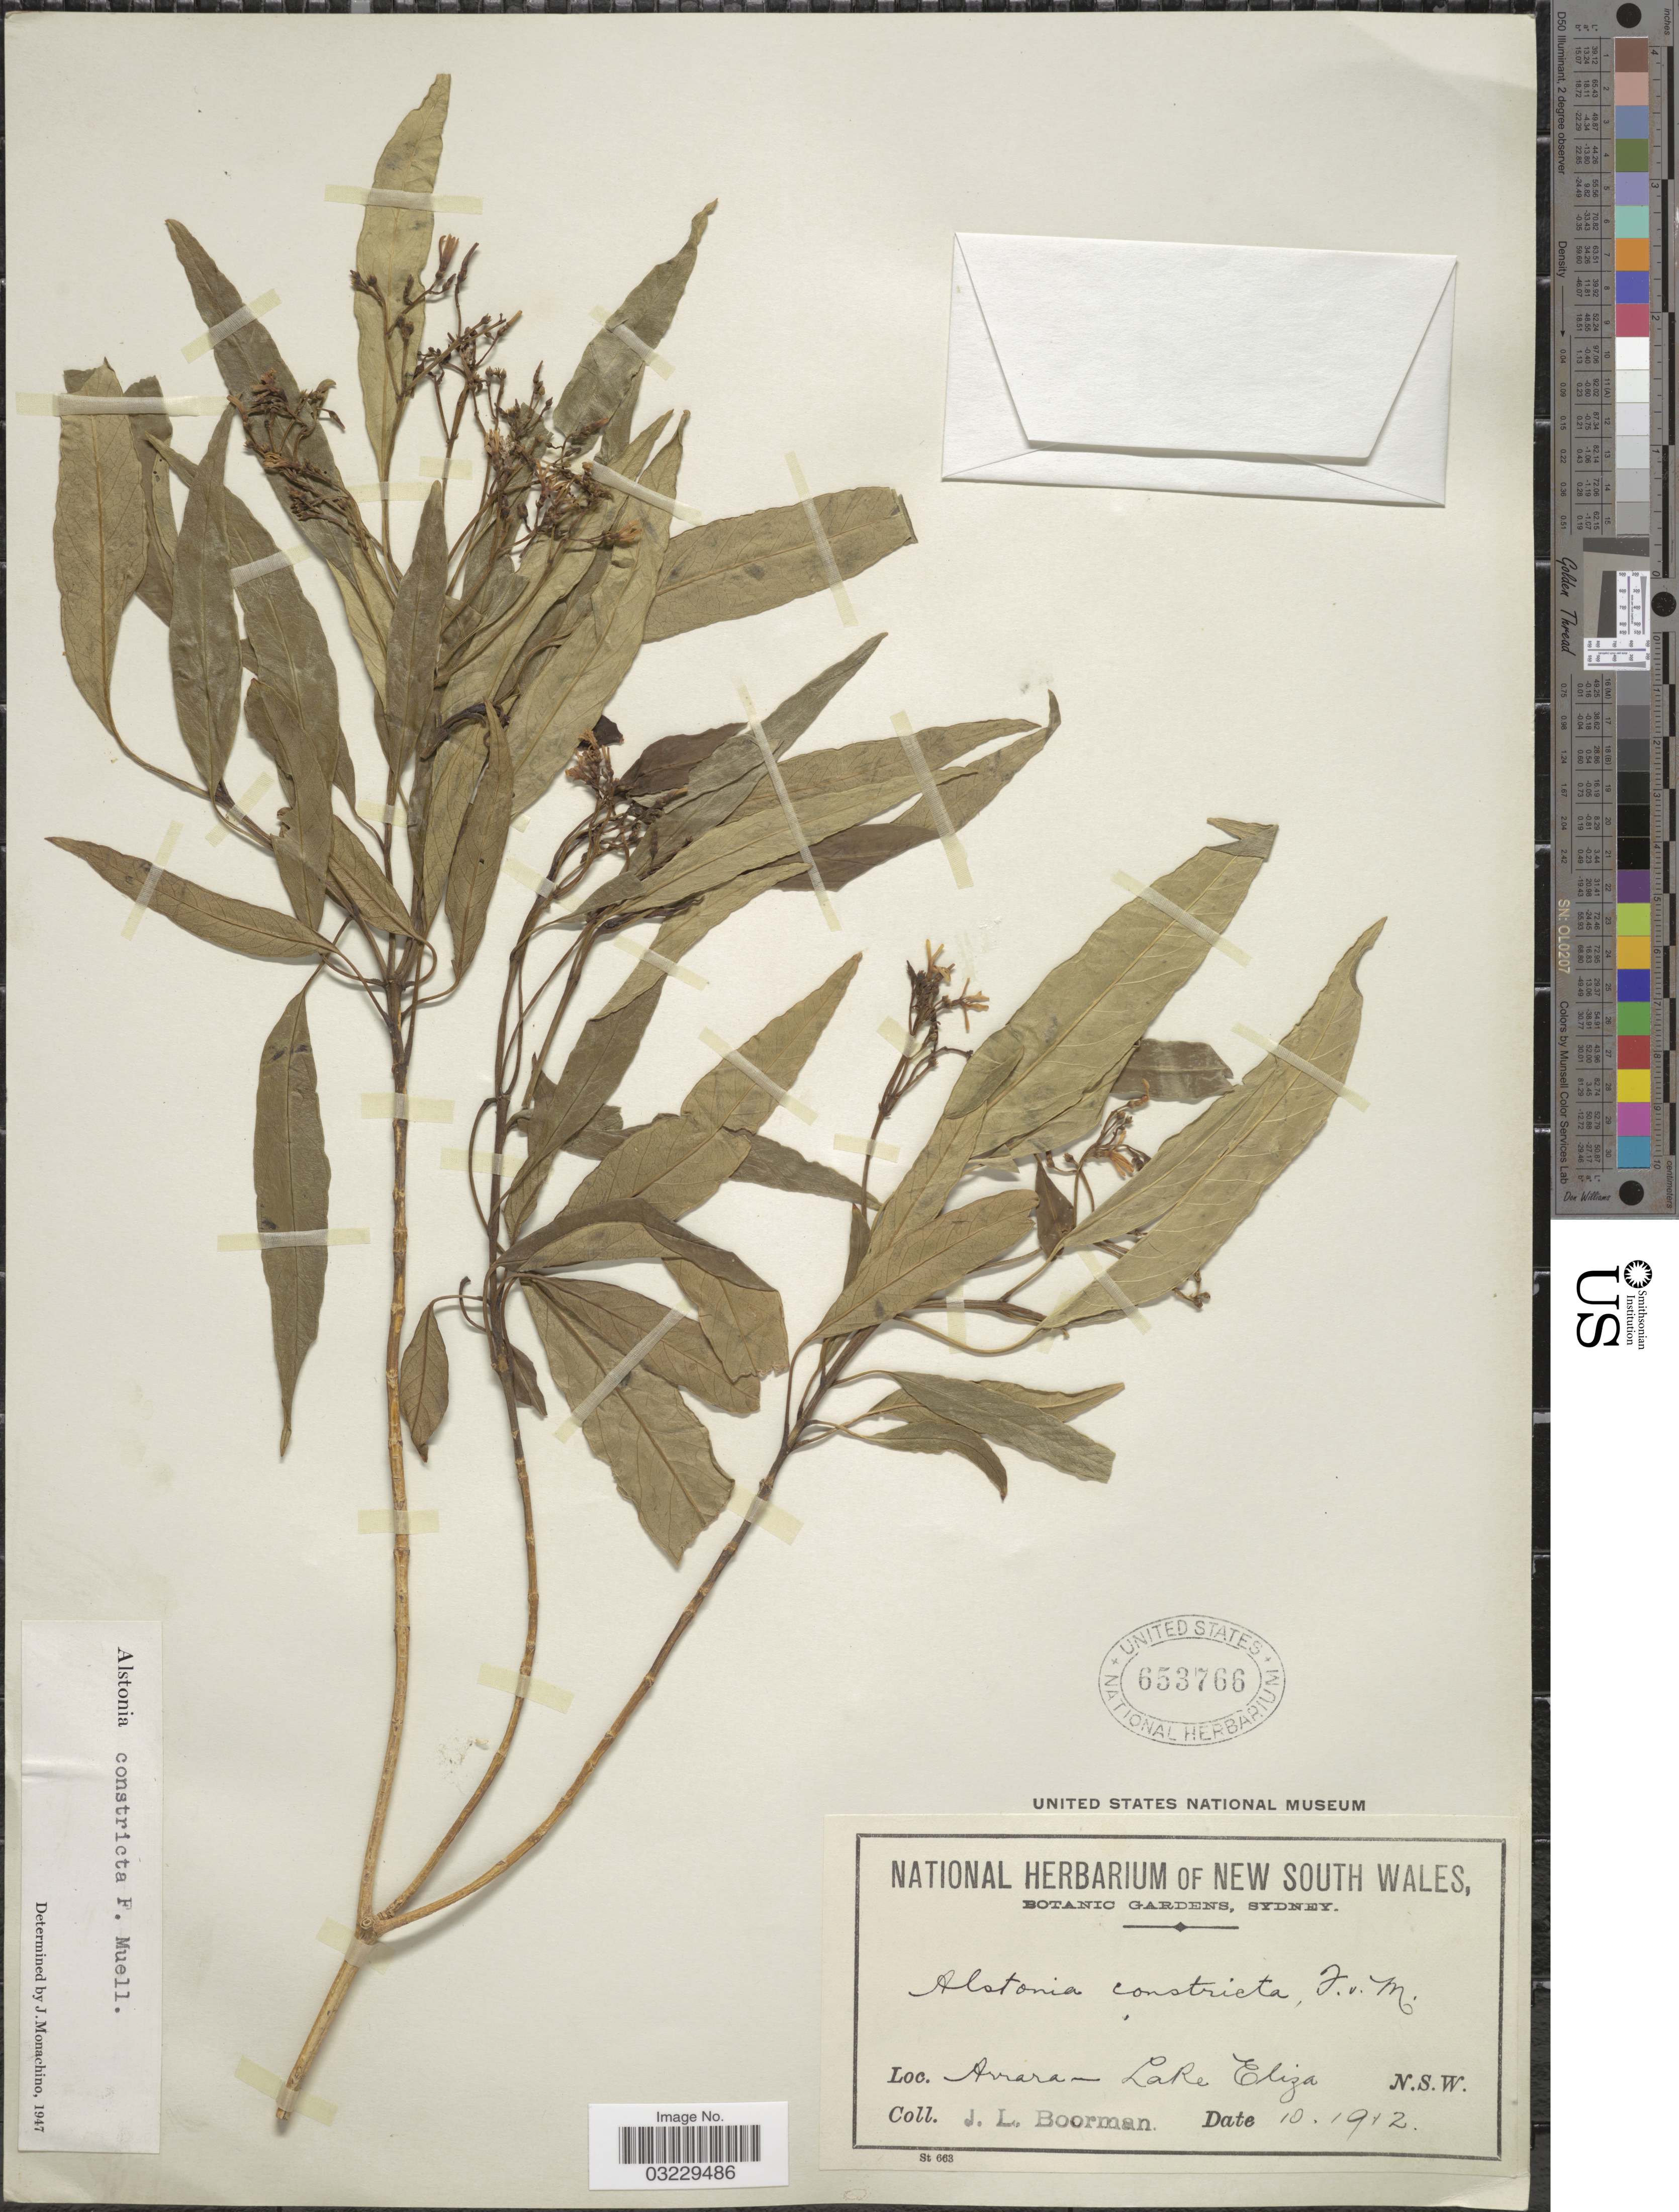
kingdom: Plantae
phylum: Tracheophyta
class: Magnoliopsida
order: Gentianales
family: Apocynaceae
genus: Alstonia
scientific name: Alstonia constricta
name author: F. Muell.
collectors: J. Boorman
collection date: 1912-10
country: Australia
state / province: New South Wales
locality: Arrara-Lake Eliza.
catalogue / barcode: US 653766